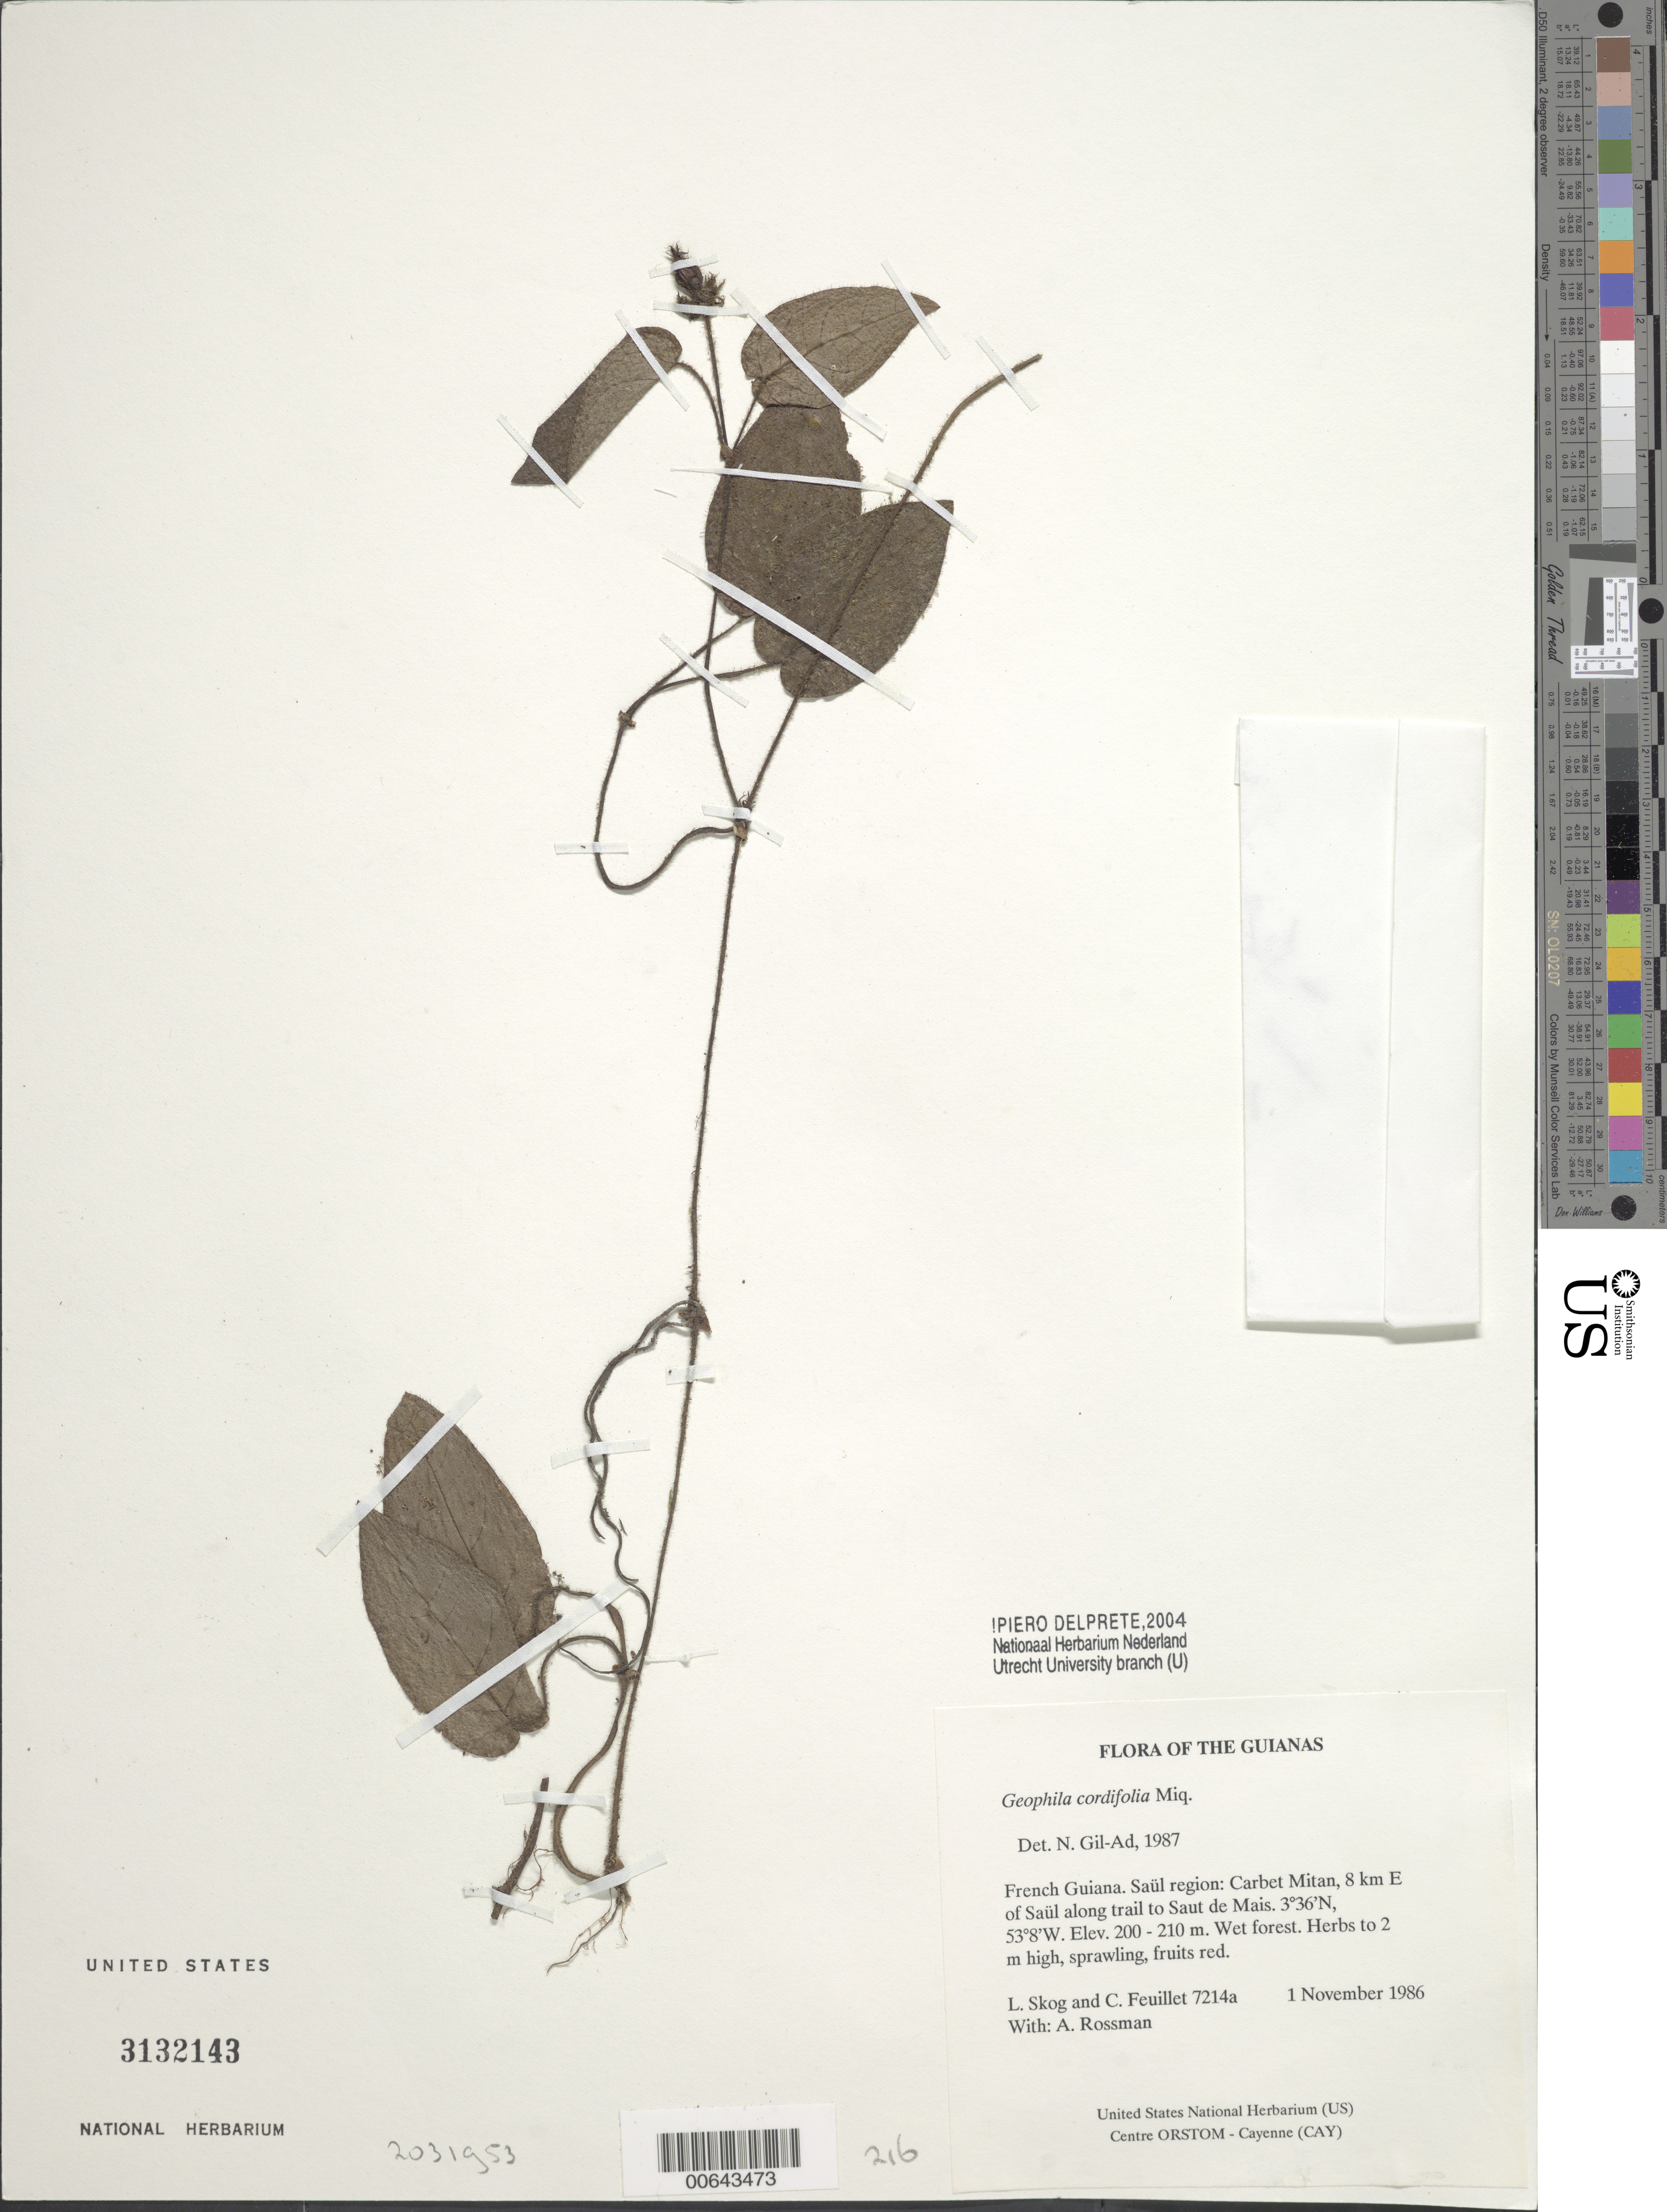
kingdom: Plantae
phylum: Tracheophyta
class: Magnoliopsida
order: Gentianales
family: Rubiaceae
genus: Geophila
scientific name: Geophila cordifolia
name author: Miq.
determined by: Gil-Ad, N. L.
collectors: L. E. Skog, C. Feuillet & A. Rossman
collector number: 7214 a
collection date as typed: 1 November 1986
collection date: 1986-11-01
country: French Guiana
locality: Carbet Mitan, 8 km E of Saül along trail to Saut de Mais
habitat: Wet forest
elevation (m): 200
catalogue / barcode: US 3132143